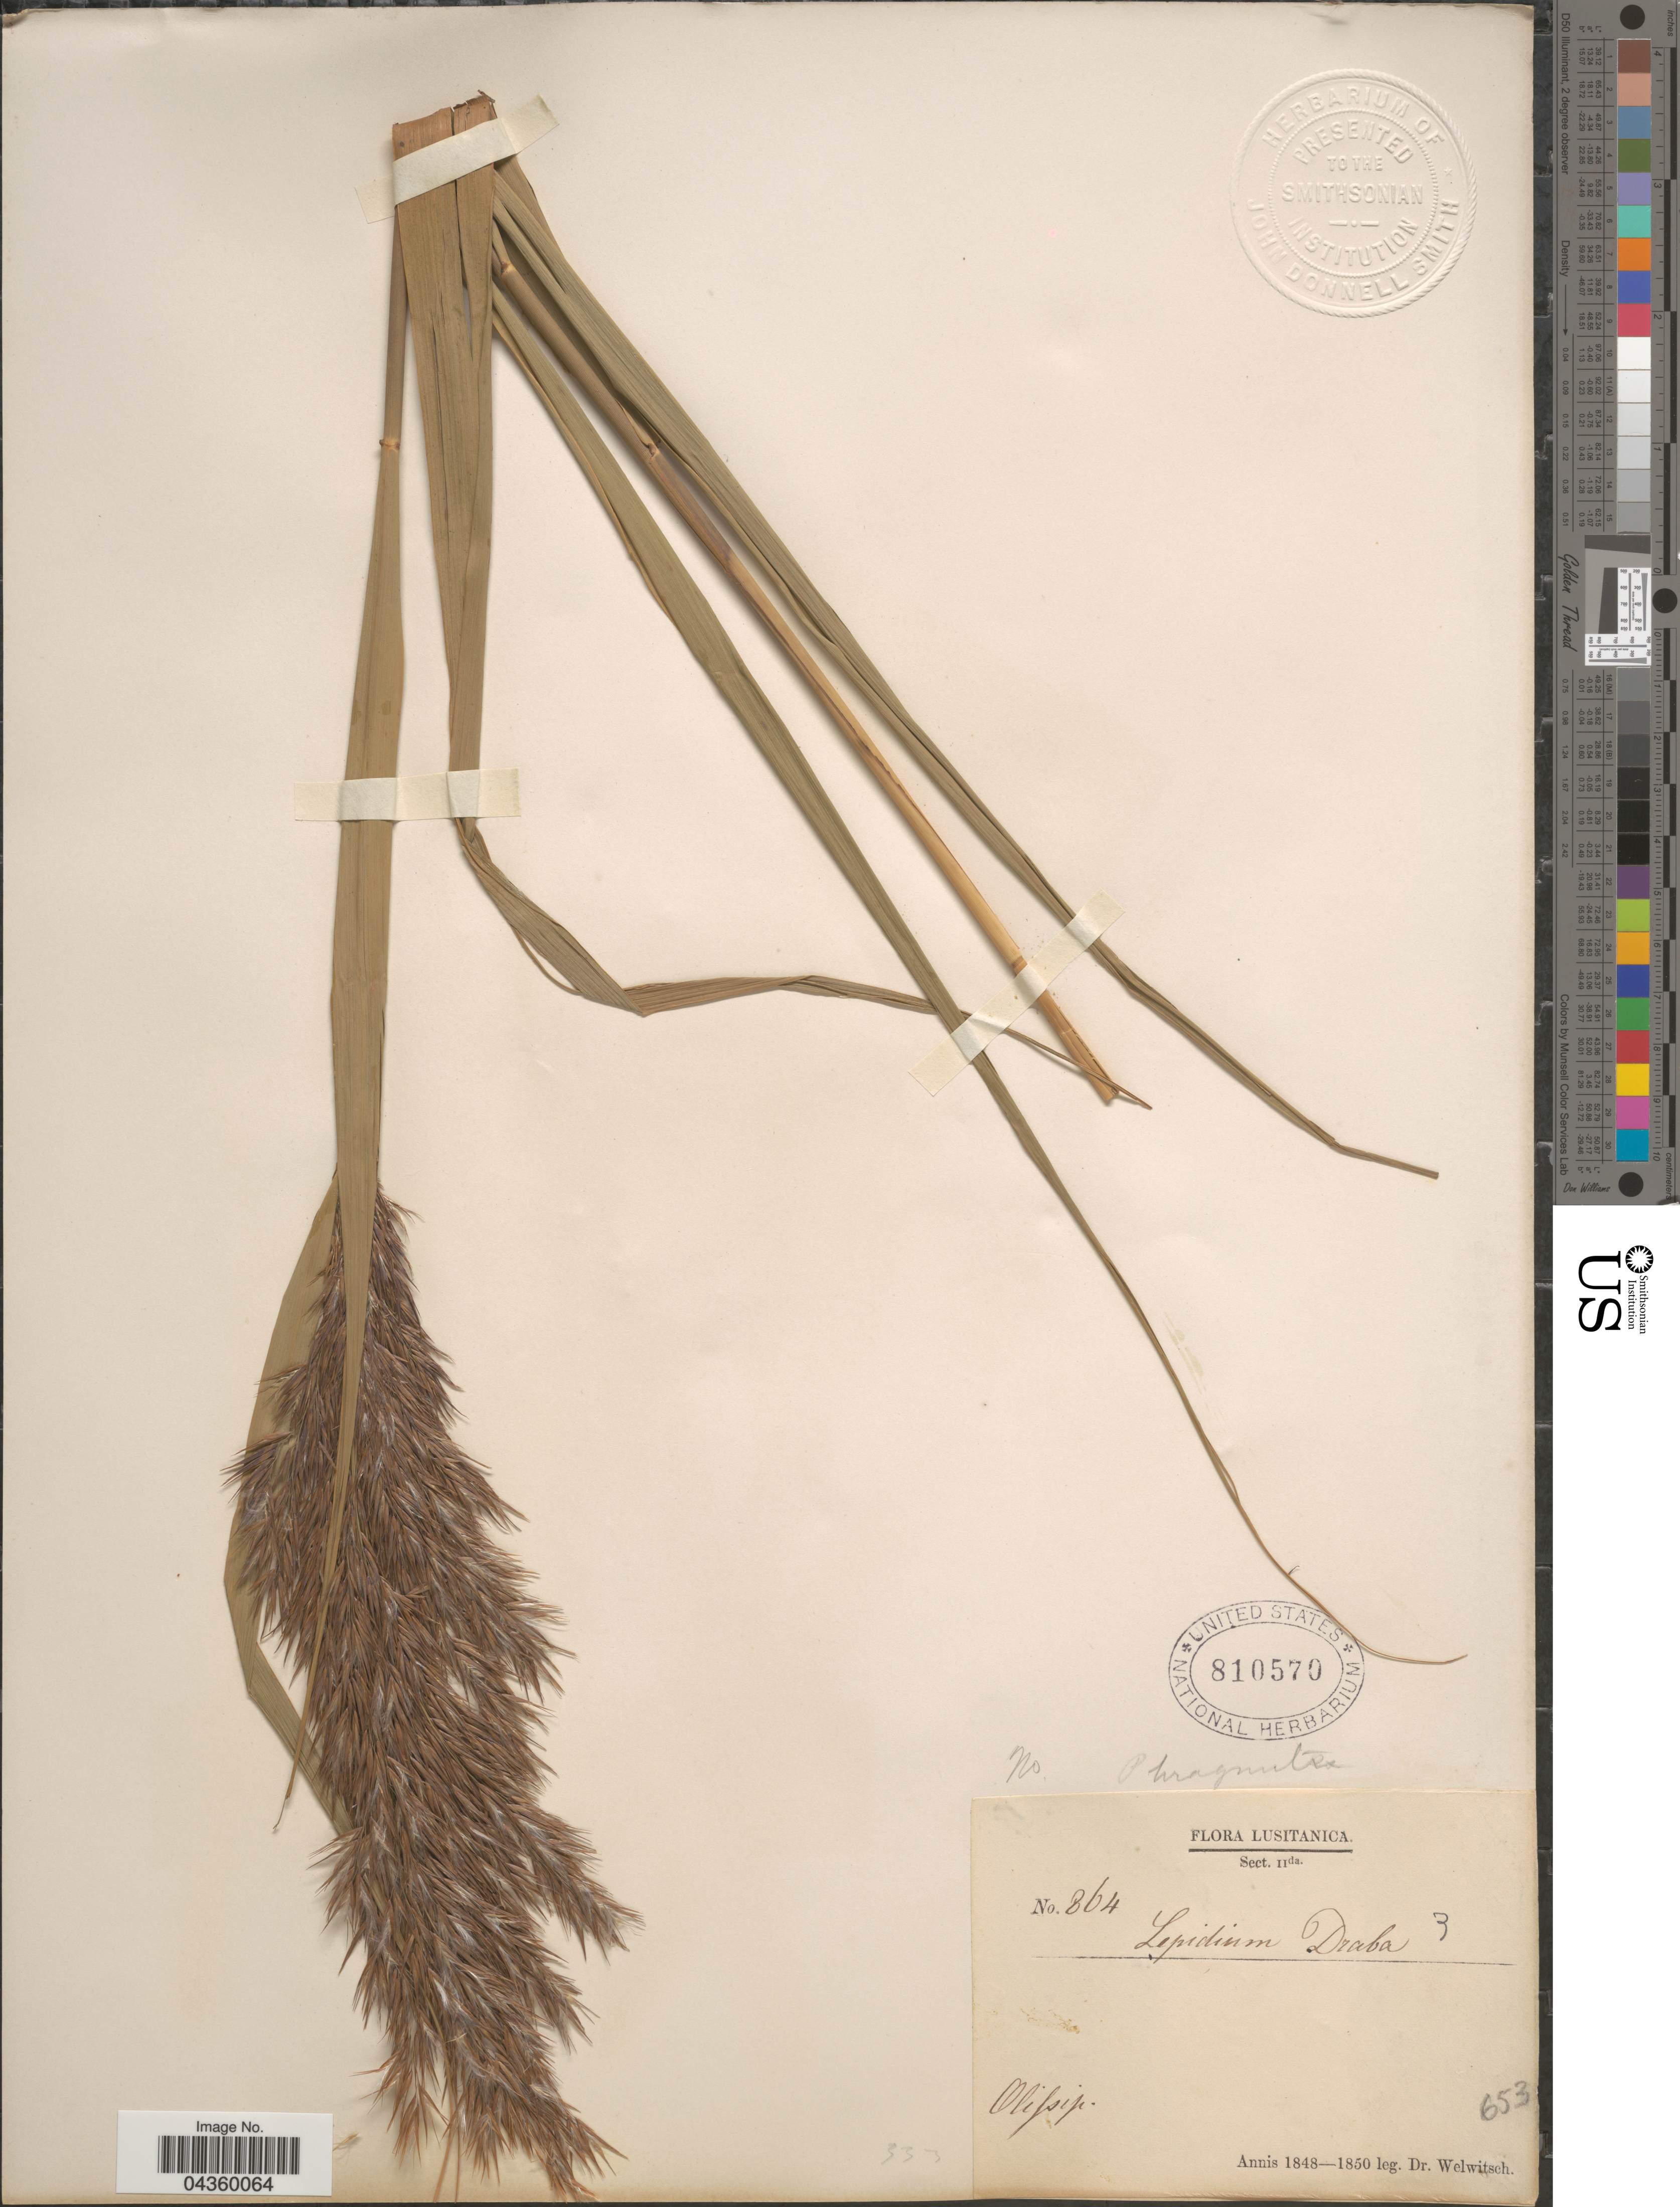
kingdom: Plantae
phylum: Tracheophyta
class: Liliopsida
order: Poales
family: Poaceae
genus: Phragmites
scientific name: Phragmites australis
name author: (Cav.) Trin. ex Steud.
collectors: -. Welwitsch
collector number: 864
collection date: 1848/1850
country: Portugal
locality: Lusitanica. Olissip [interpreted].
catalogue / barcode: US 810570